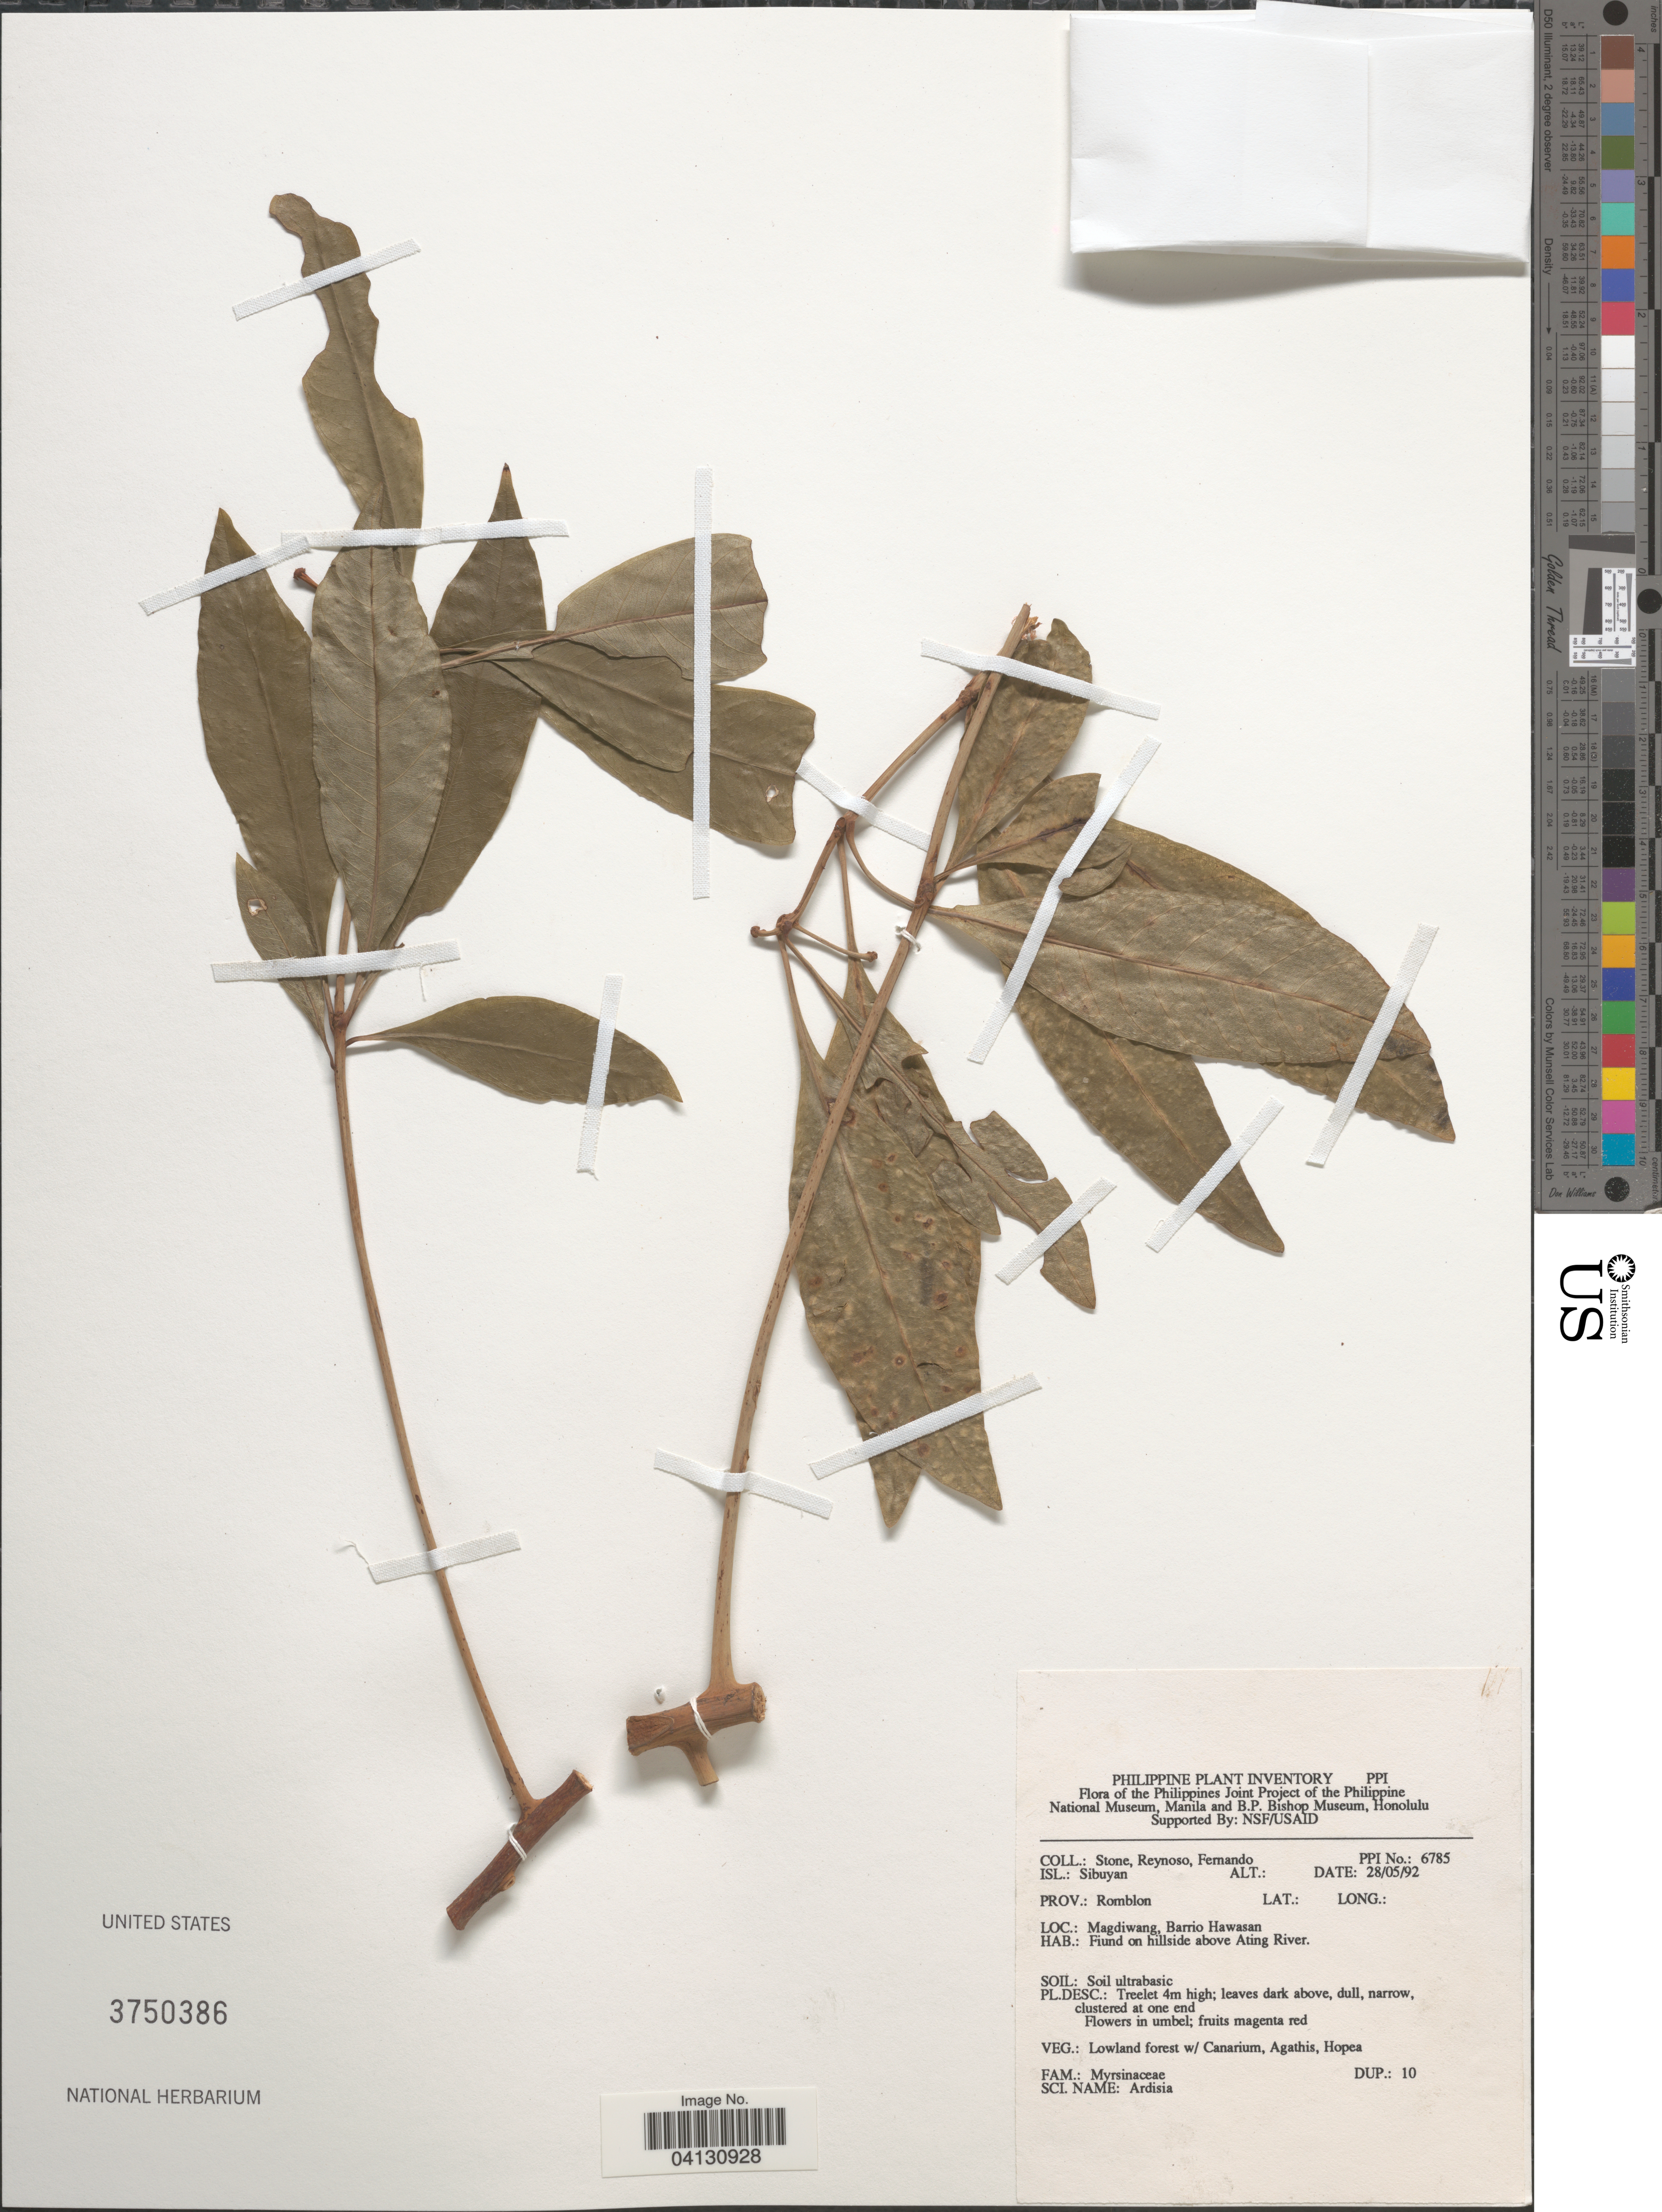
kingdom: Plantae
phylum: Tracheophyta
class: Magnoliopsida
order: Ericales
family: Primulaceae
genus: Ardisia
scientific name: Ardisia sp.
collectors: -. Stone, E. Reynoso & -- Fernando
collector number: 6785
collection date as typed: Transcribed d/m/y: 28/5/92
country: Philippines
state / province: Western Visayas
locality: Sibuyan. Prov.: Romblon. Magdiwang, Barrio Hawasan. Fiund on hillside above Ating River.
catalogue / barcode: US 3750386